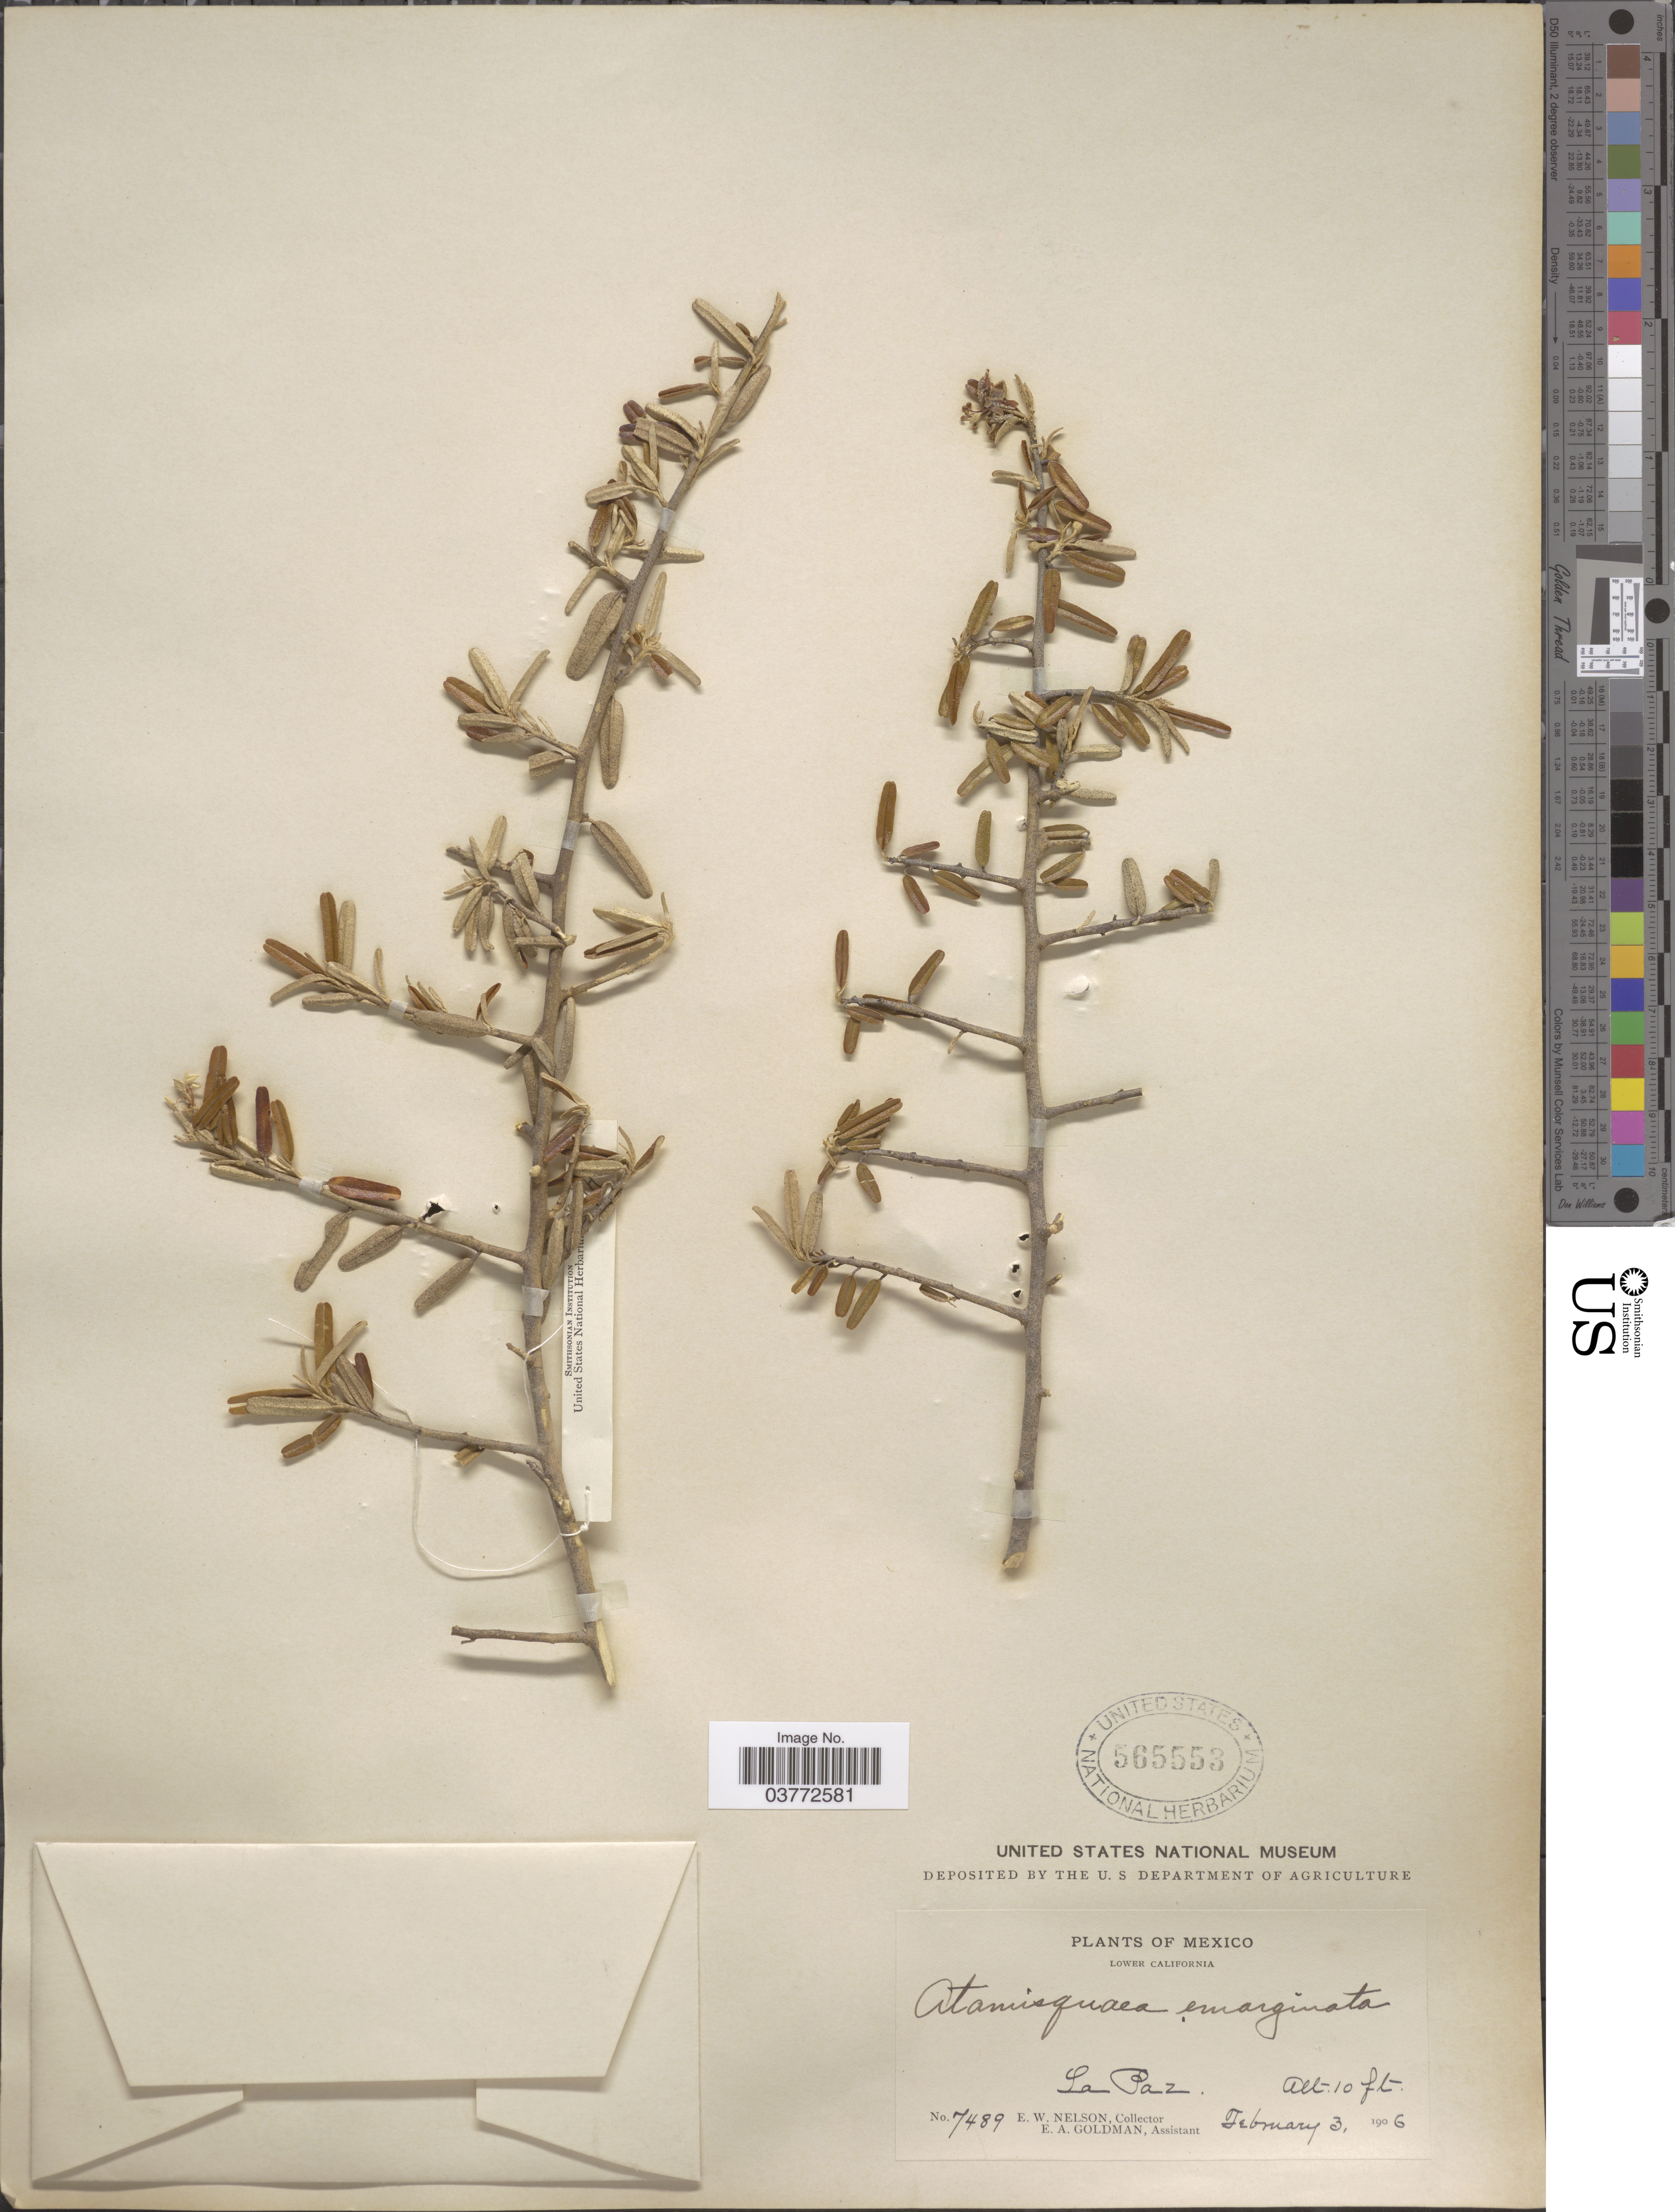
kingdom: Plantae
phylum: Tracheophyta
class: Magnoliopsida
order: Brassicales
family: Capparaceae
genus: Atamisquea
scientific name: Atamisquea emarginata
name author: Miers ex Hook. & Arn.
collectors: E. W. Nelson & E. A. Goldman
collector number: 7489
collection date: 1906-02-03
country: Mexico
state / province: Baja California Sur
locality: Lower California. La Paz.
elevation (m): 3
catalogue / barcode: US 565553